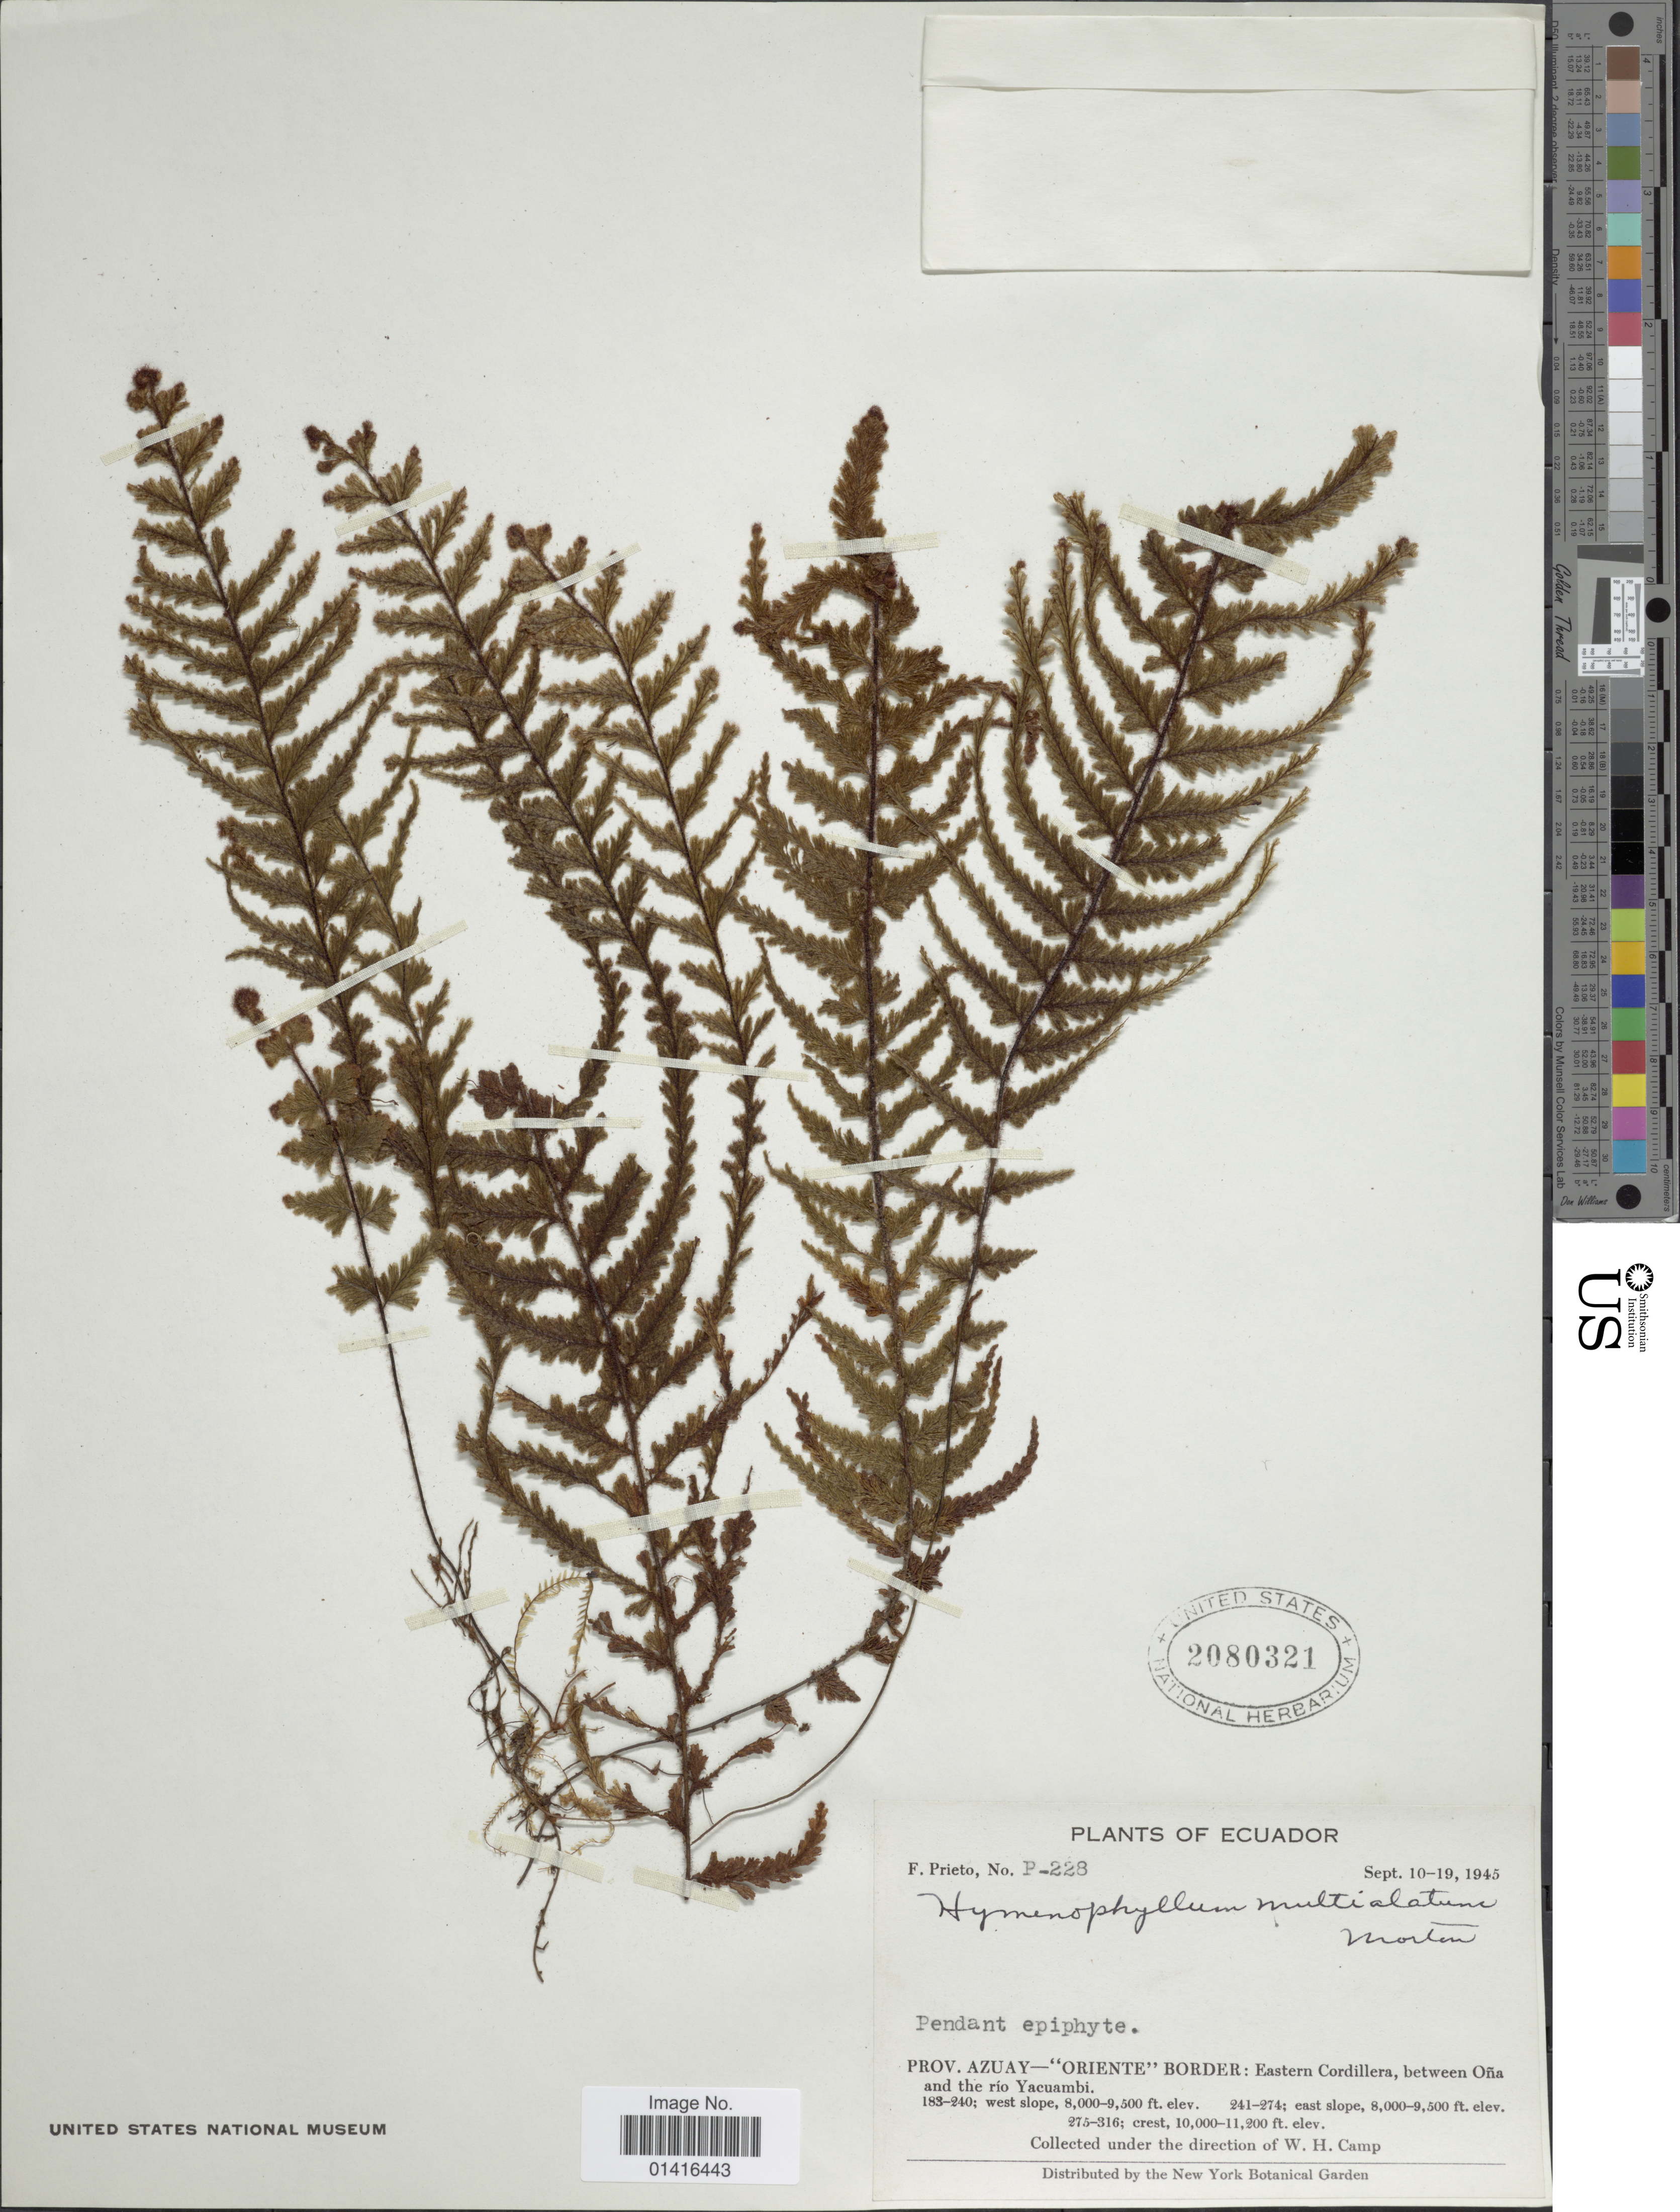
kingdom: Plantae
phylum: Tracheophyta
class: Polypodiopsida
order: Hymenophyllales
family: Hymenophyllaceae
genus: Hymenophyllum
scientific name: Hymenophyllum multialatum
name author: C.V. Morton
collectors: F. Prieto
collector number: P-228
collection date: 1945-09-10/1945-09-19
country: Ecuador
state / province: Azuay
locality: Oriente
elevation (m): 2438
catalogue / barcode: US 2080321